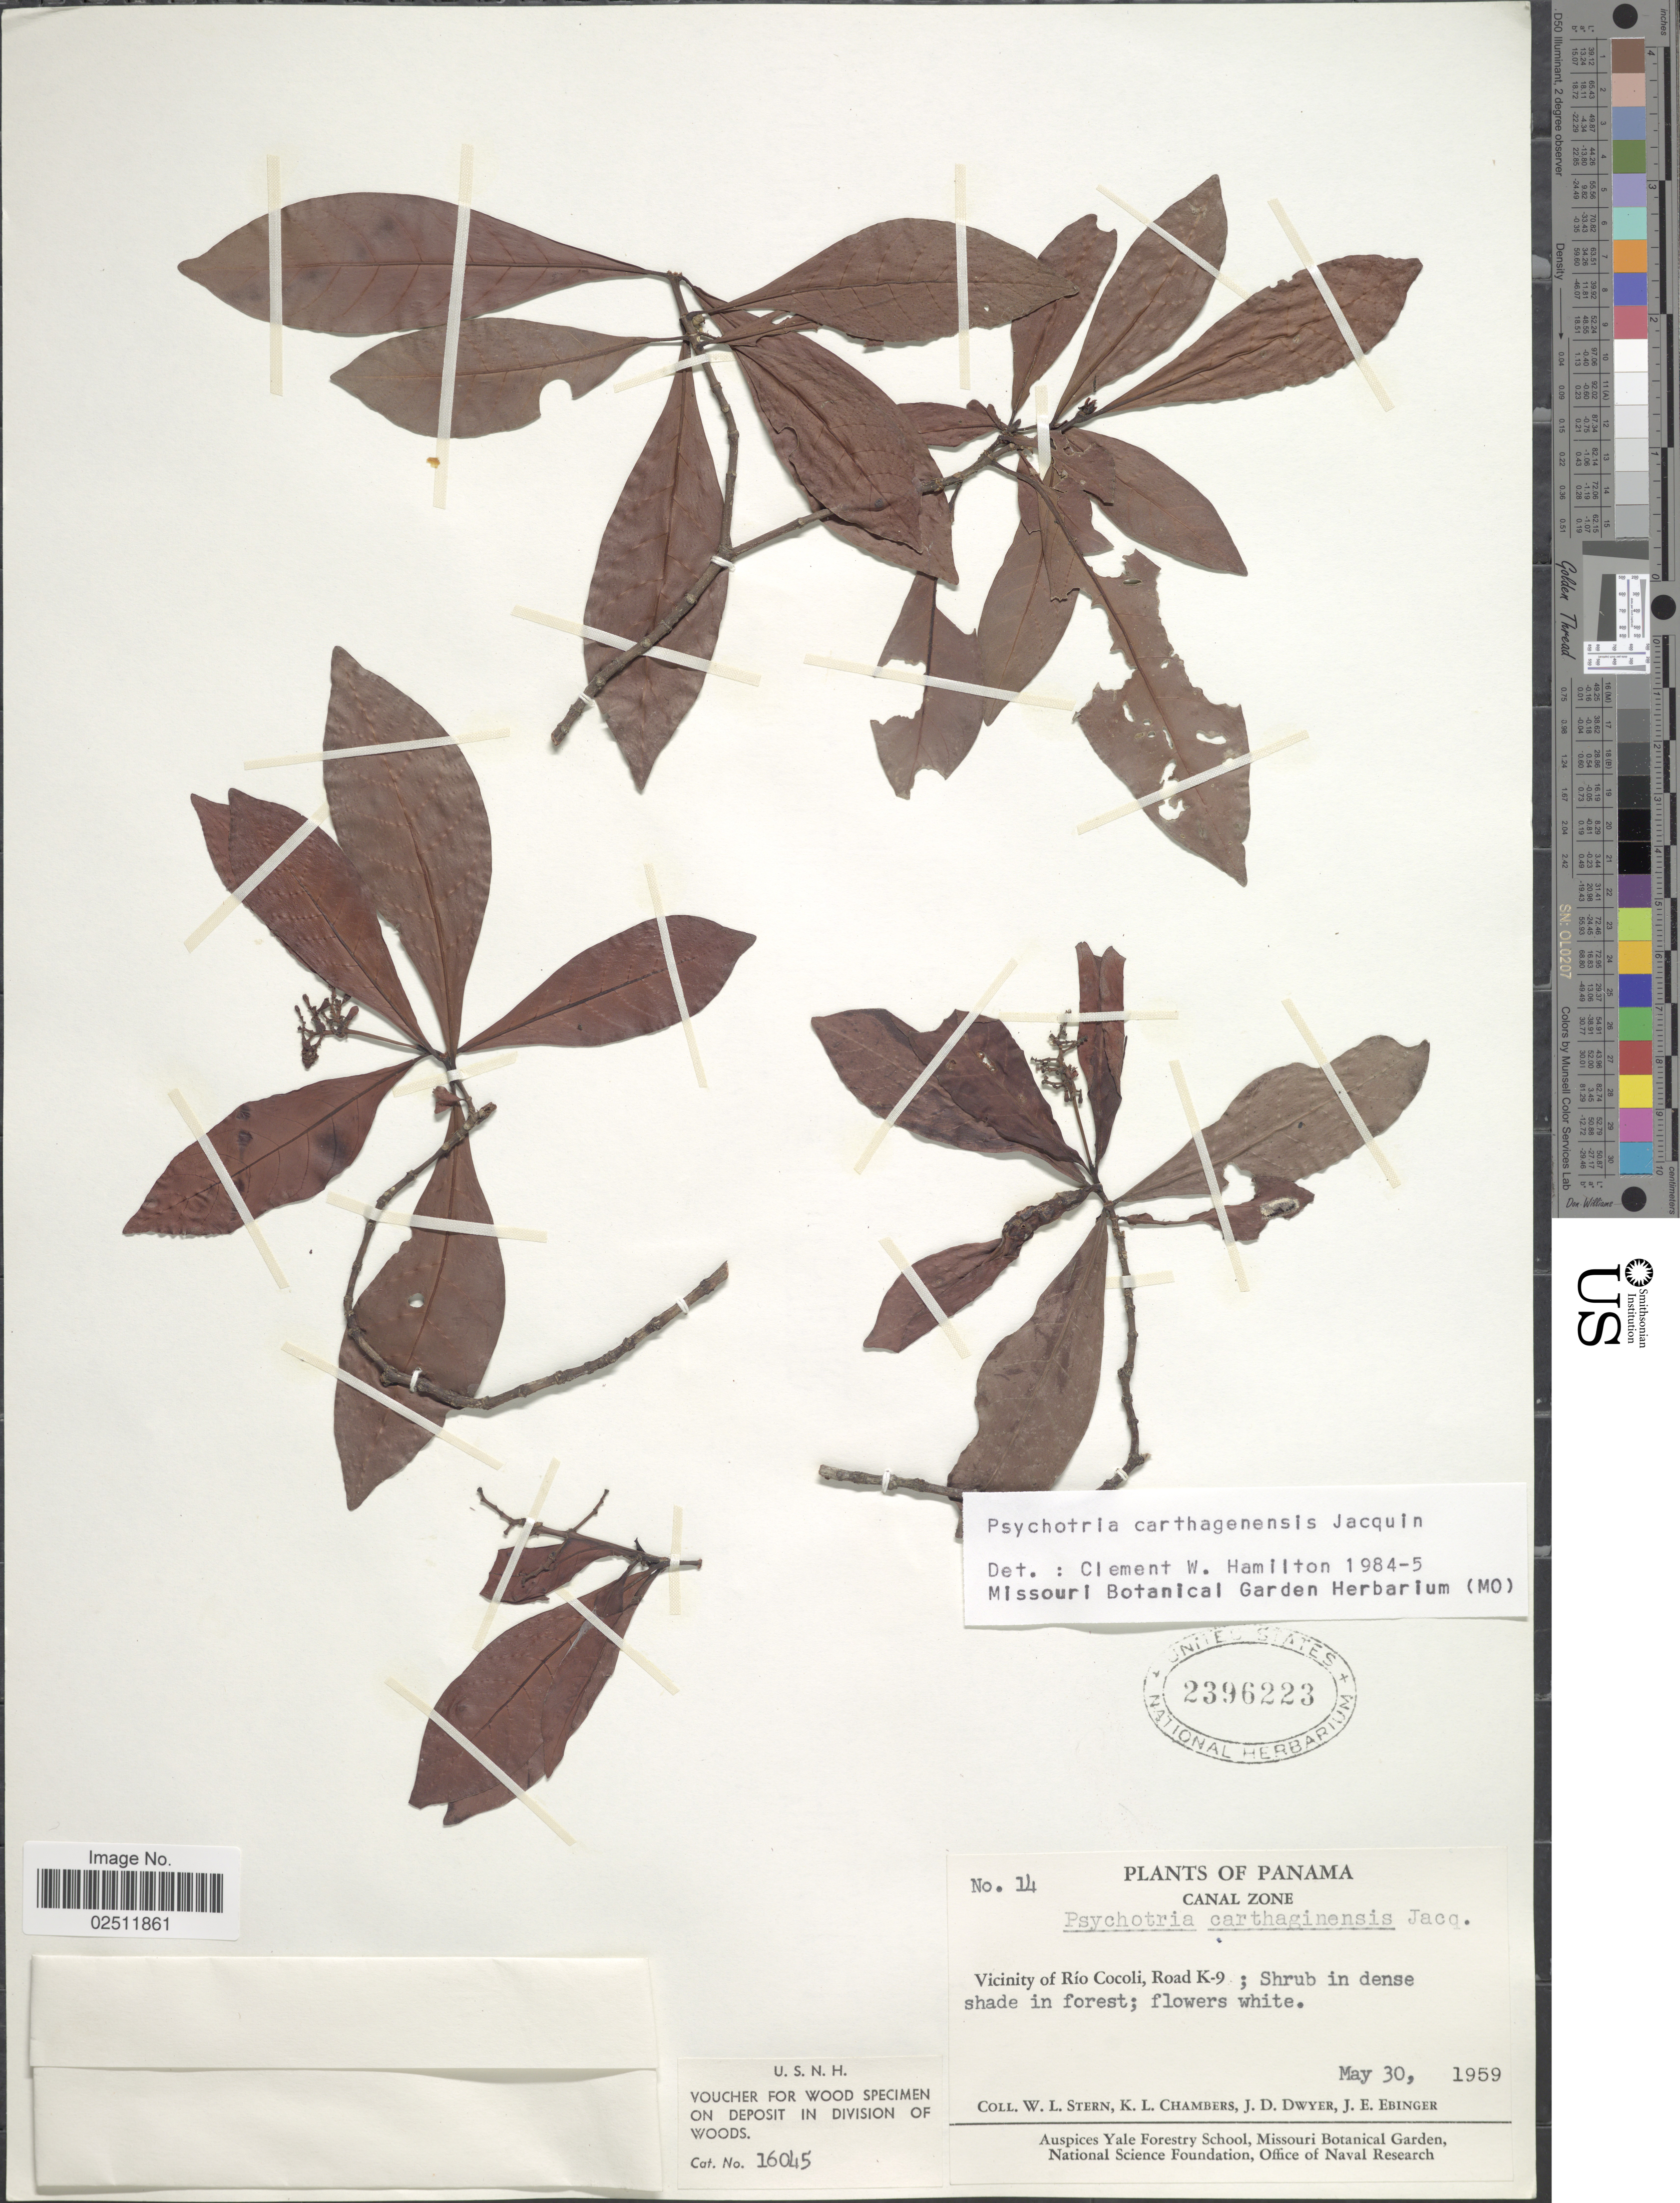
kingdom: Plantae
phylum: Tracheophyta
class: Magnoliopsida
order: Gentianales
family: Rubiaceae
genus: Psychotria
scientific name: Psychotria carthagenensis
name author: Jacq.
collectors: W. L. Stern, K. Chambers, J. D. Dwyer & J. Ebinger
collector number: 14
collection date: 1959-05-30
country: Panama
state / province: Panamá Oeste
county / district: Canal Zone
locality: Vicinity of Río Cocoli, Road K-9.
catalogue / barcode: US 2396223